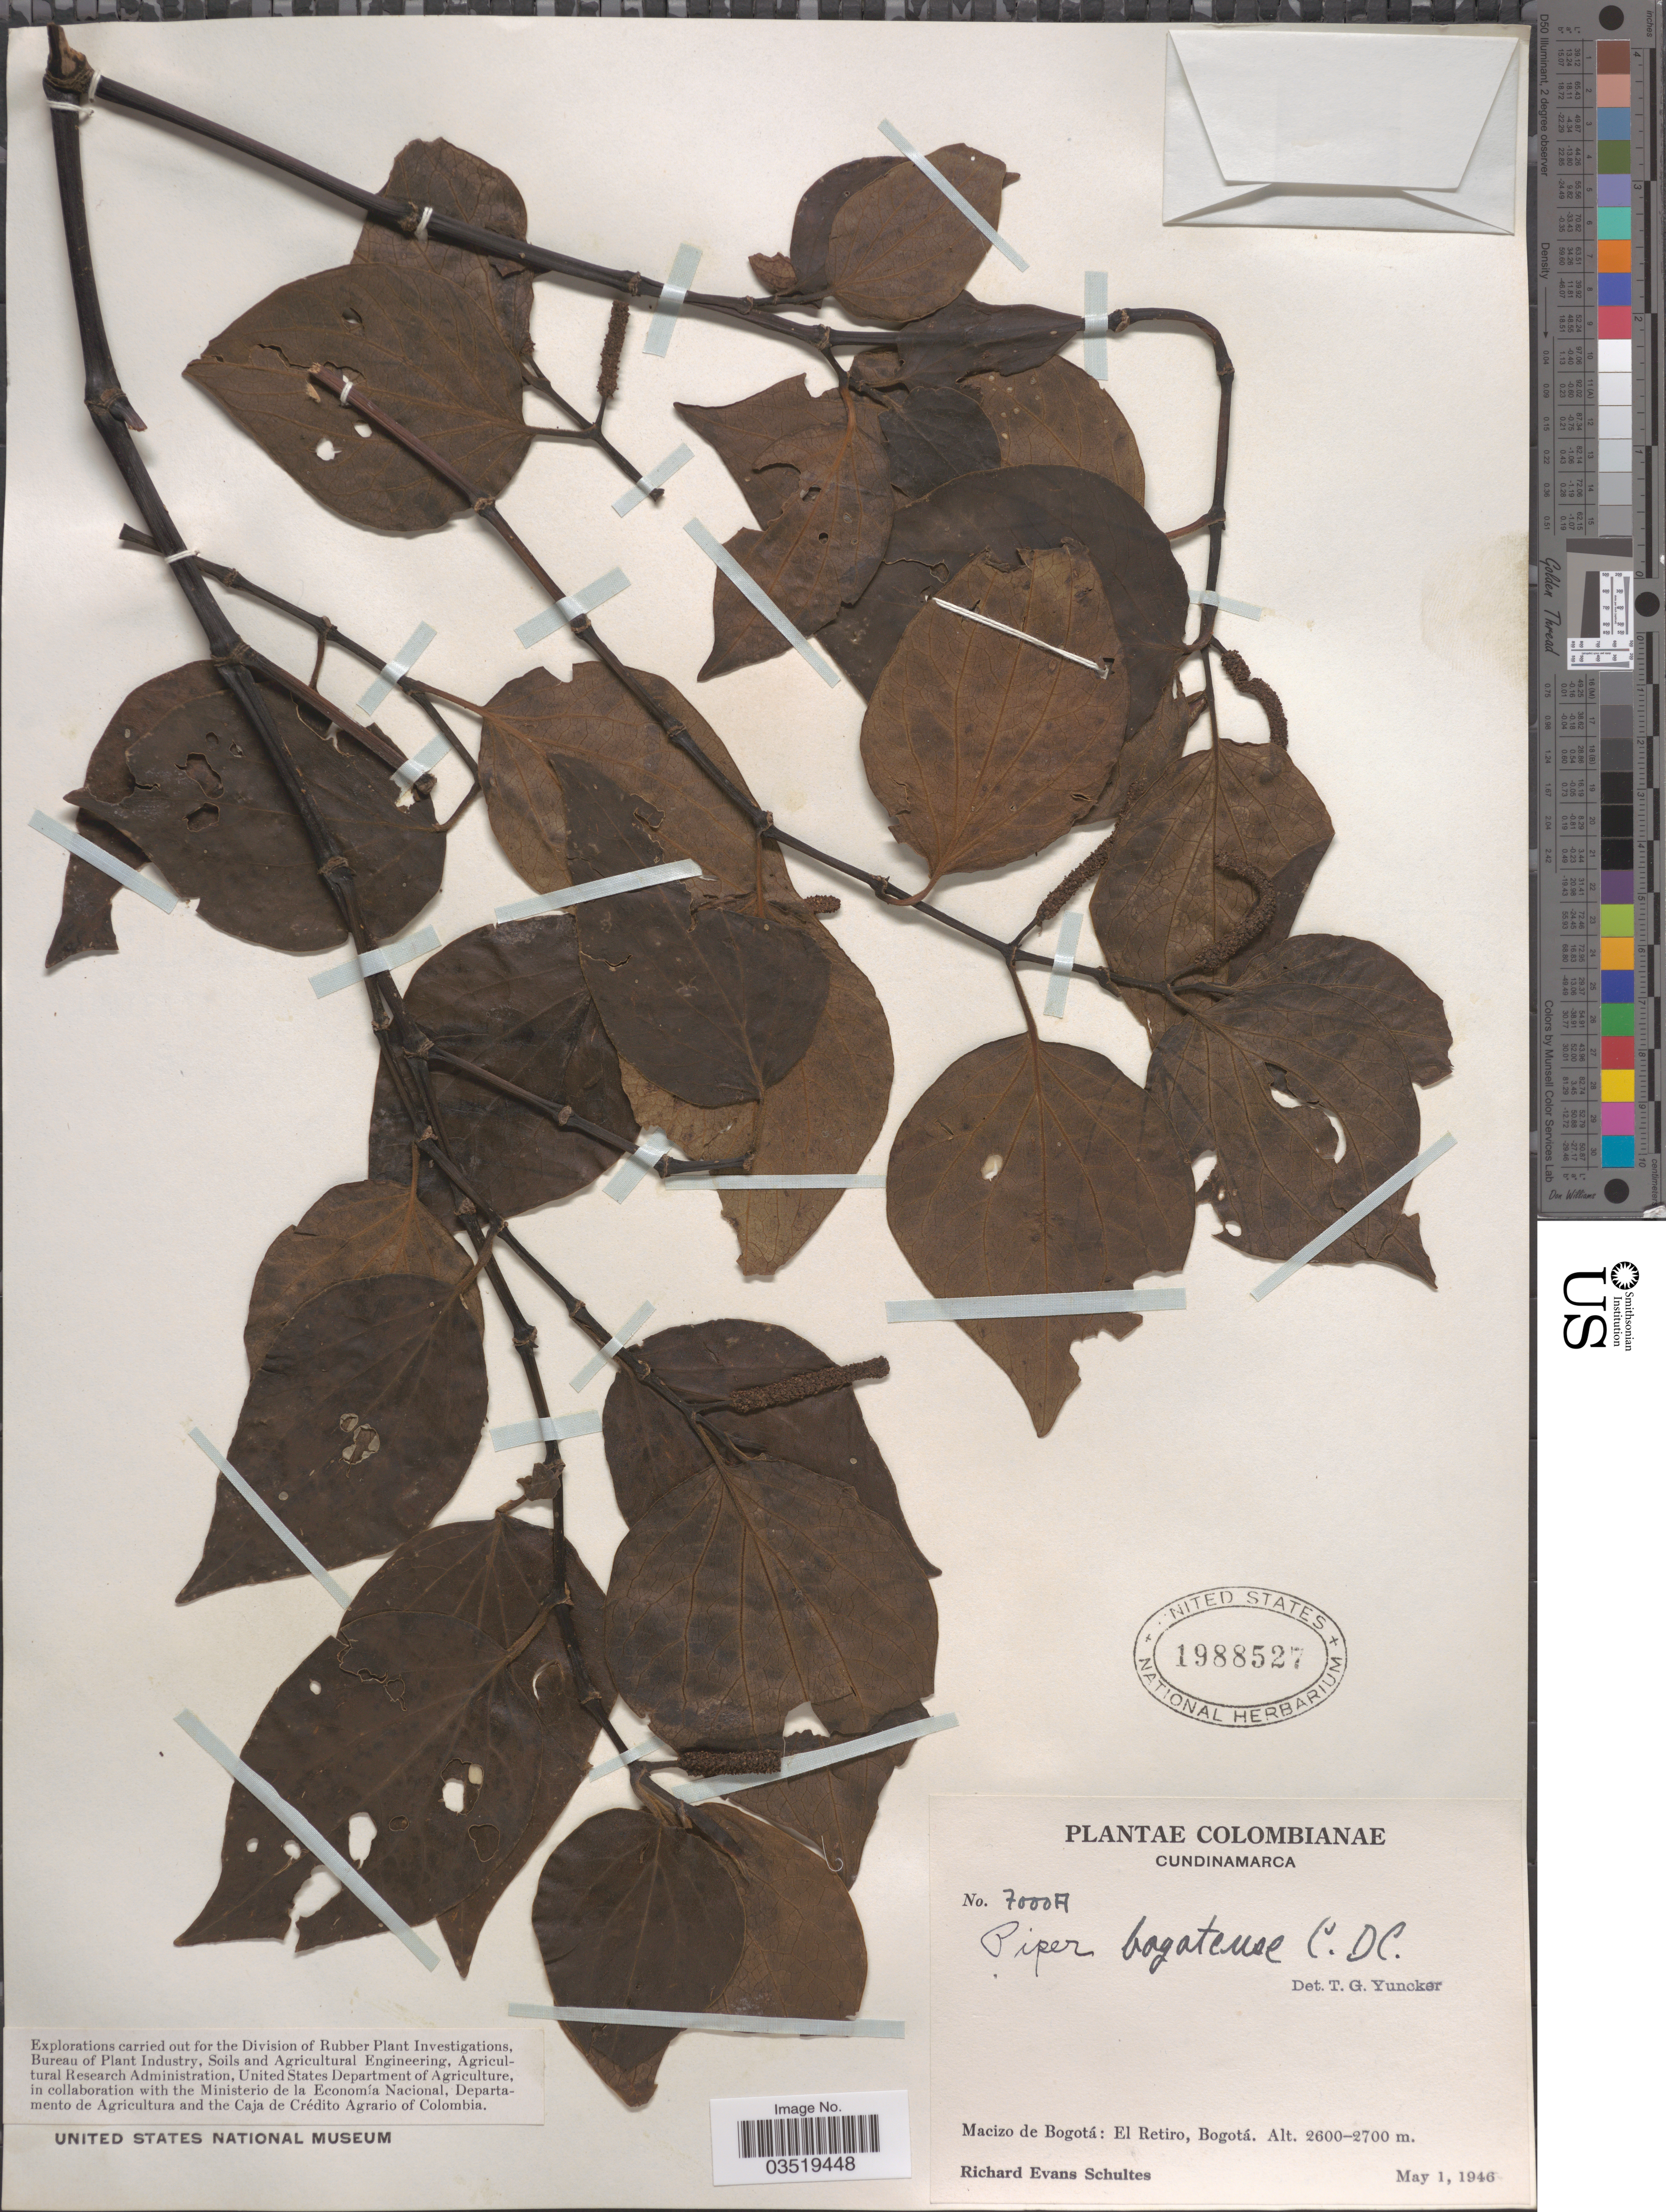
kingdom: Plantae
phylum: Tracheophyta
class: Magnoliopsida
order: Piperales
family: Piperaceae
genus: Piper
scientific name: Piper bogotense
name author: C. DC.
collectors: R. E. Schultes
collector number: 7000A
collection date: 1946-05-01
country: Colombia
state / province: Cundinamarca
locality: Macizo de Bogotá: El Retiro, Bogotá.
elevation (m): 2600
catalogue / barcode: US 1988527